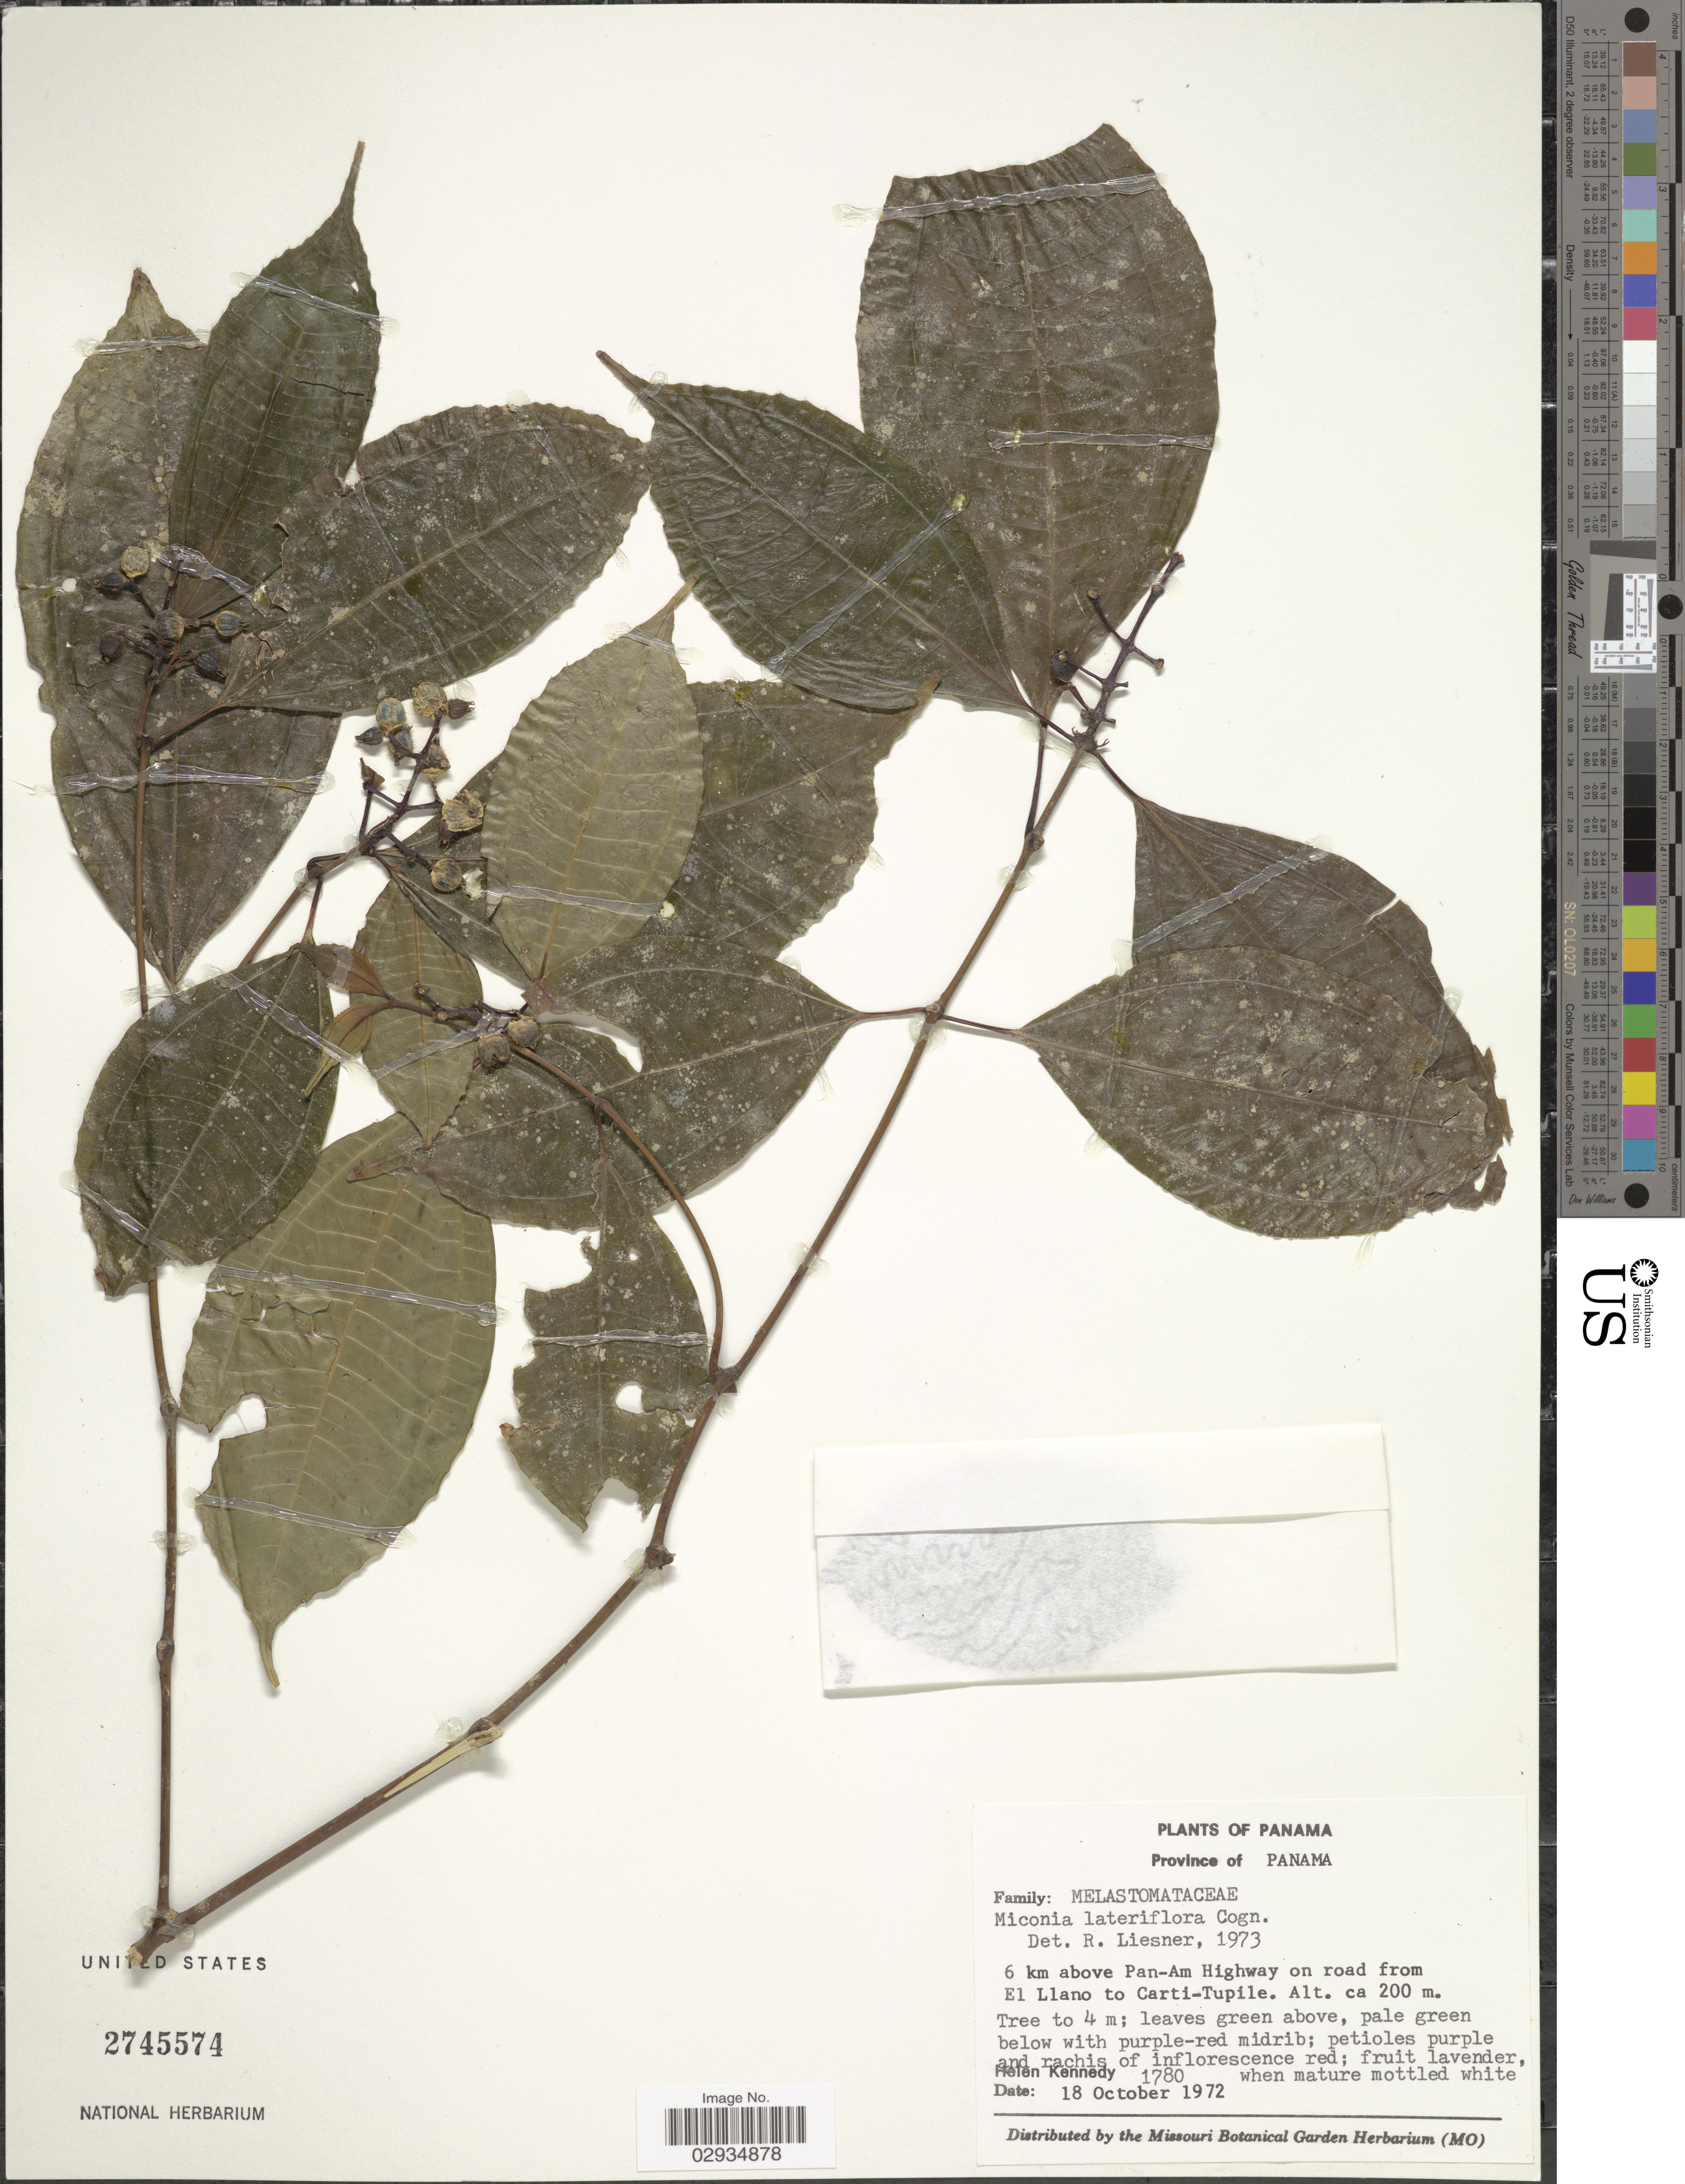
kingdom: Plantae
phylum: Tracheophyta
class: Magnoliopsida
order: Myrtales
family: Melastomataceae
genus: Miconia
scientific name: Miconia lateriflora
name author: Cogn.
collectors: H. Kennedy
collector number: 1780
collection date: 1972-10-18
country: Panama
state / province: Panamá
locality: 6 km above Pan-Am Highway on road from El Llano to Carti-Tupile.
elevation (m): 200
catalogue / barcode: US 2745574